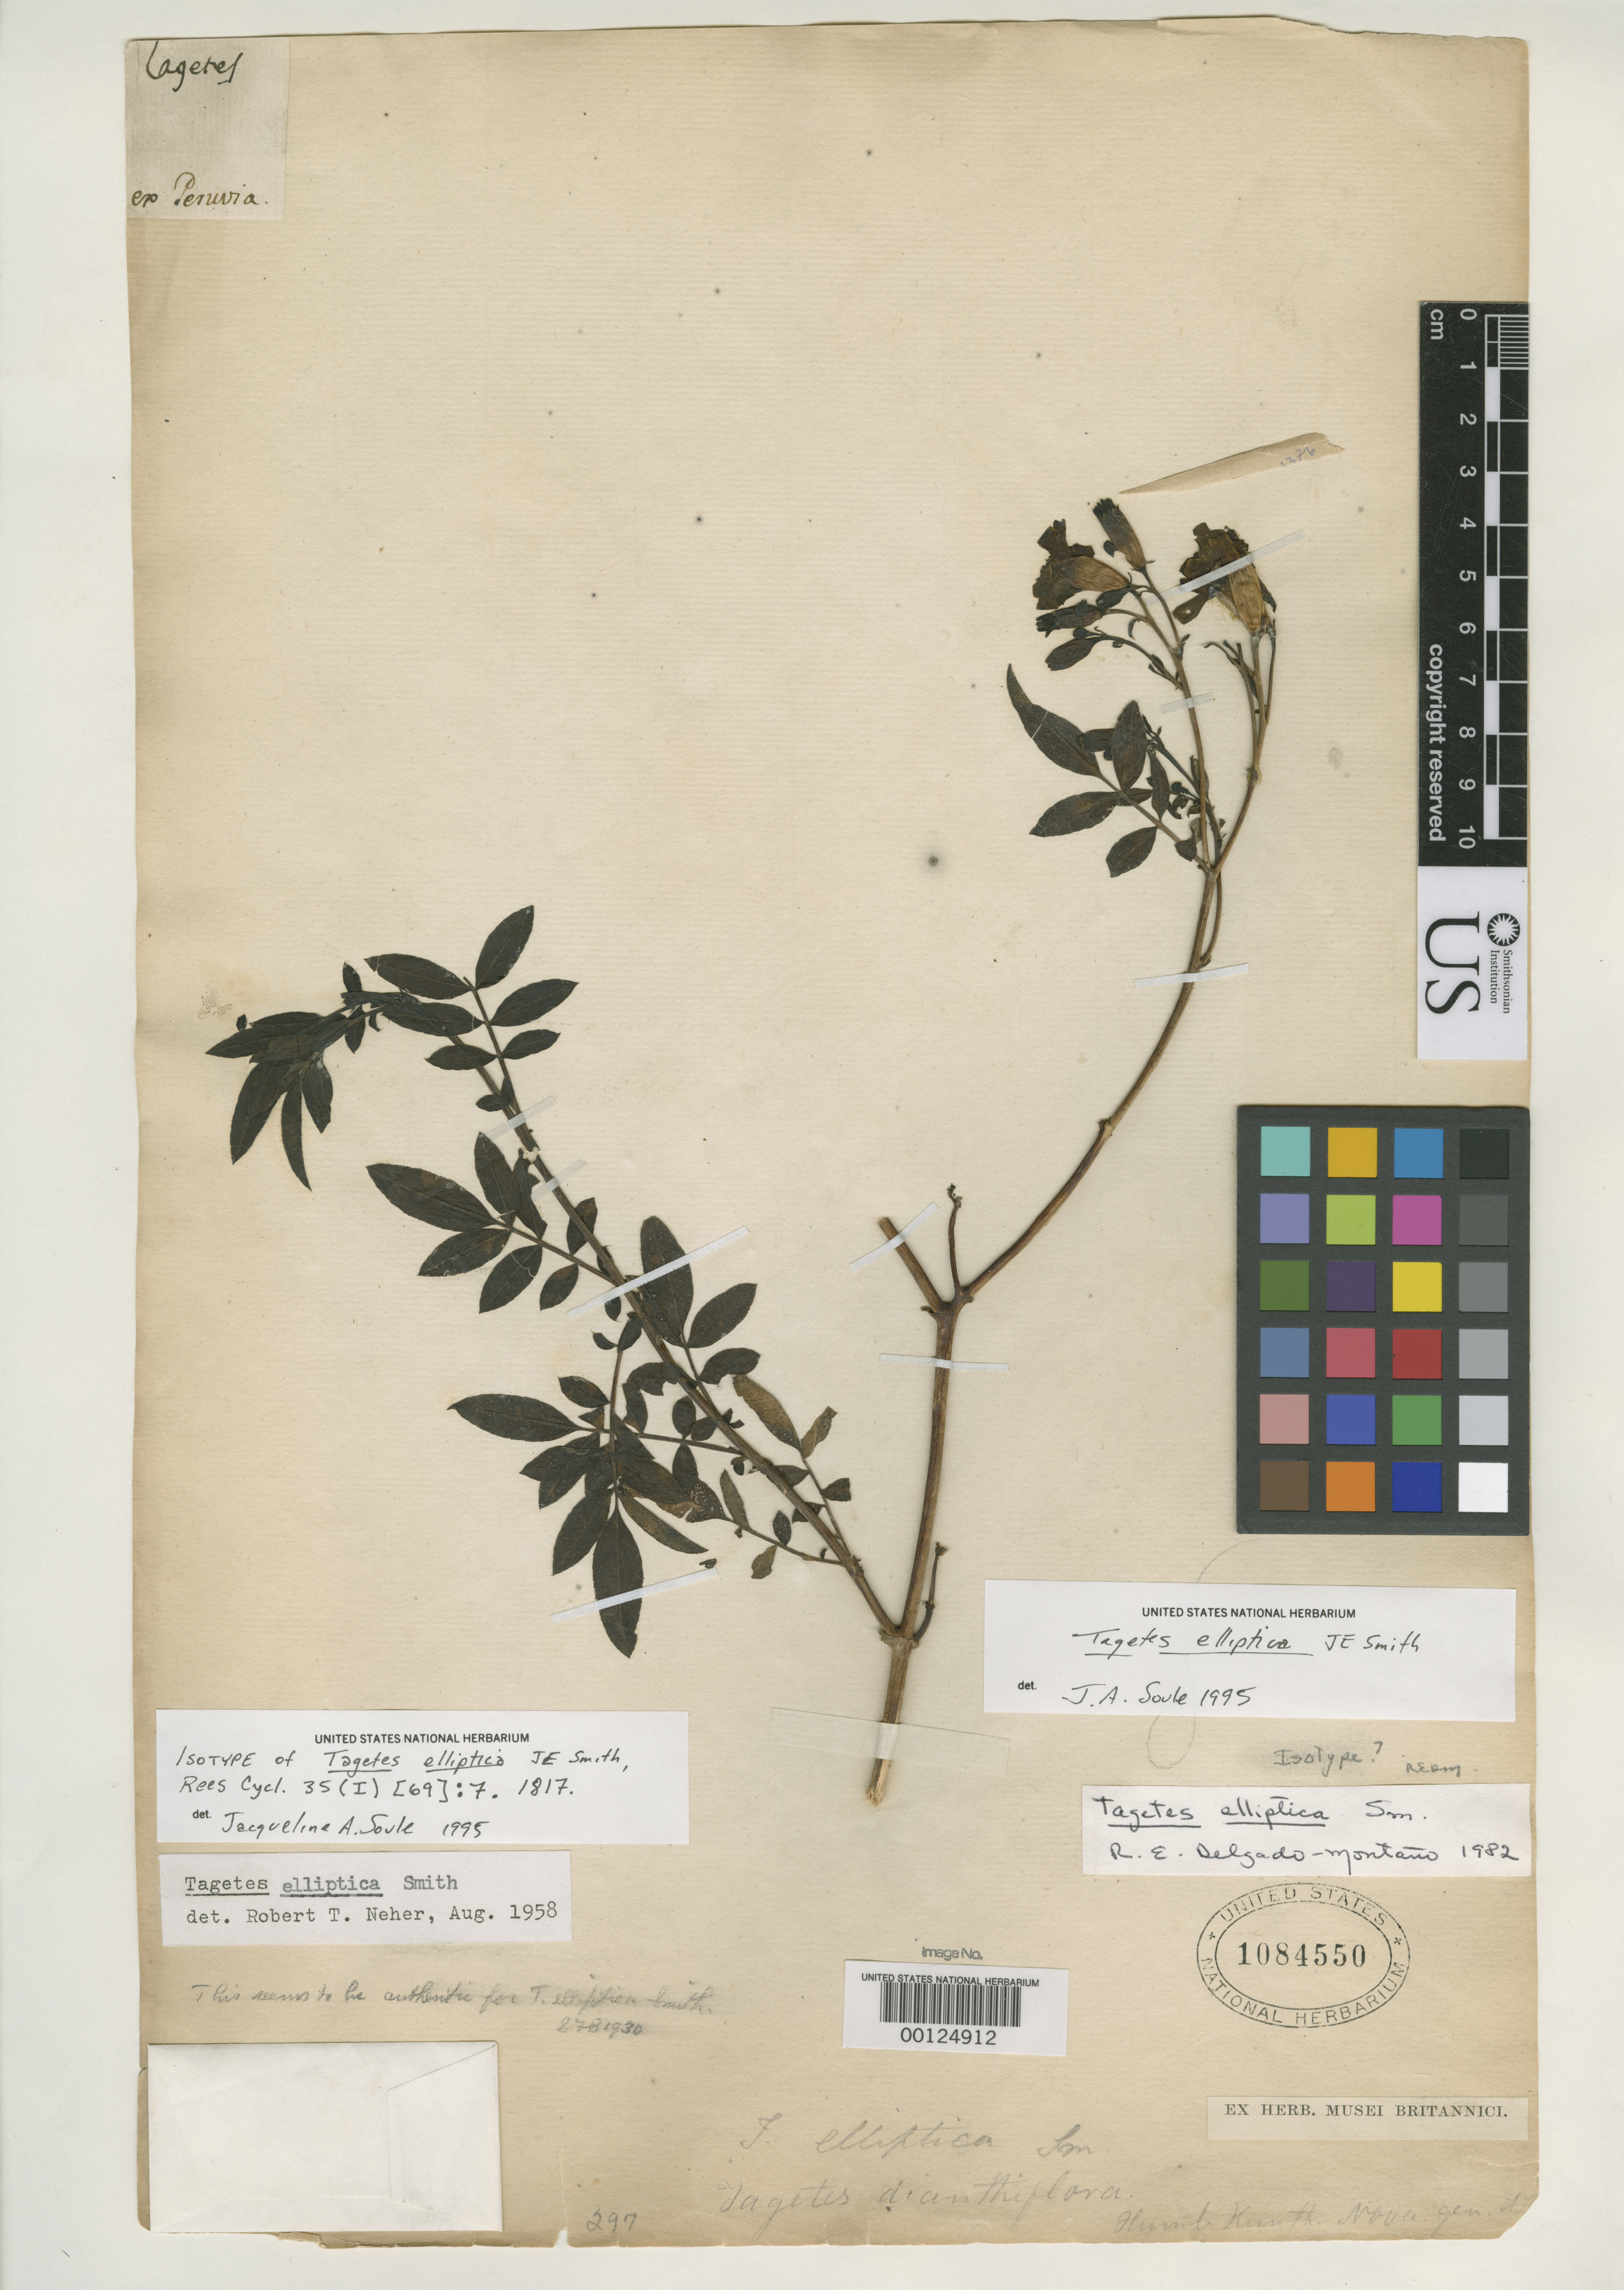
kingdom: Plantae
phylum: Tracheophyta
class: Magnoliopsida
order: Asterales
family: Asteraceae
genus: Tagetes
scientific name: Tagetes elliptica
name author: Sm. in Rees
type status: Isotype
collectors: J. Dombey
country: Peru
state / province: San Martín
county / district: Mariscal Cáceres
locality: Rio Huallaga, margen Derecha del; Balsa Probana; dtto. Tocache Nuevo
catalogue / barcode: US 1084550